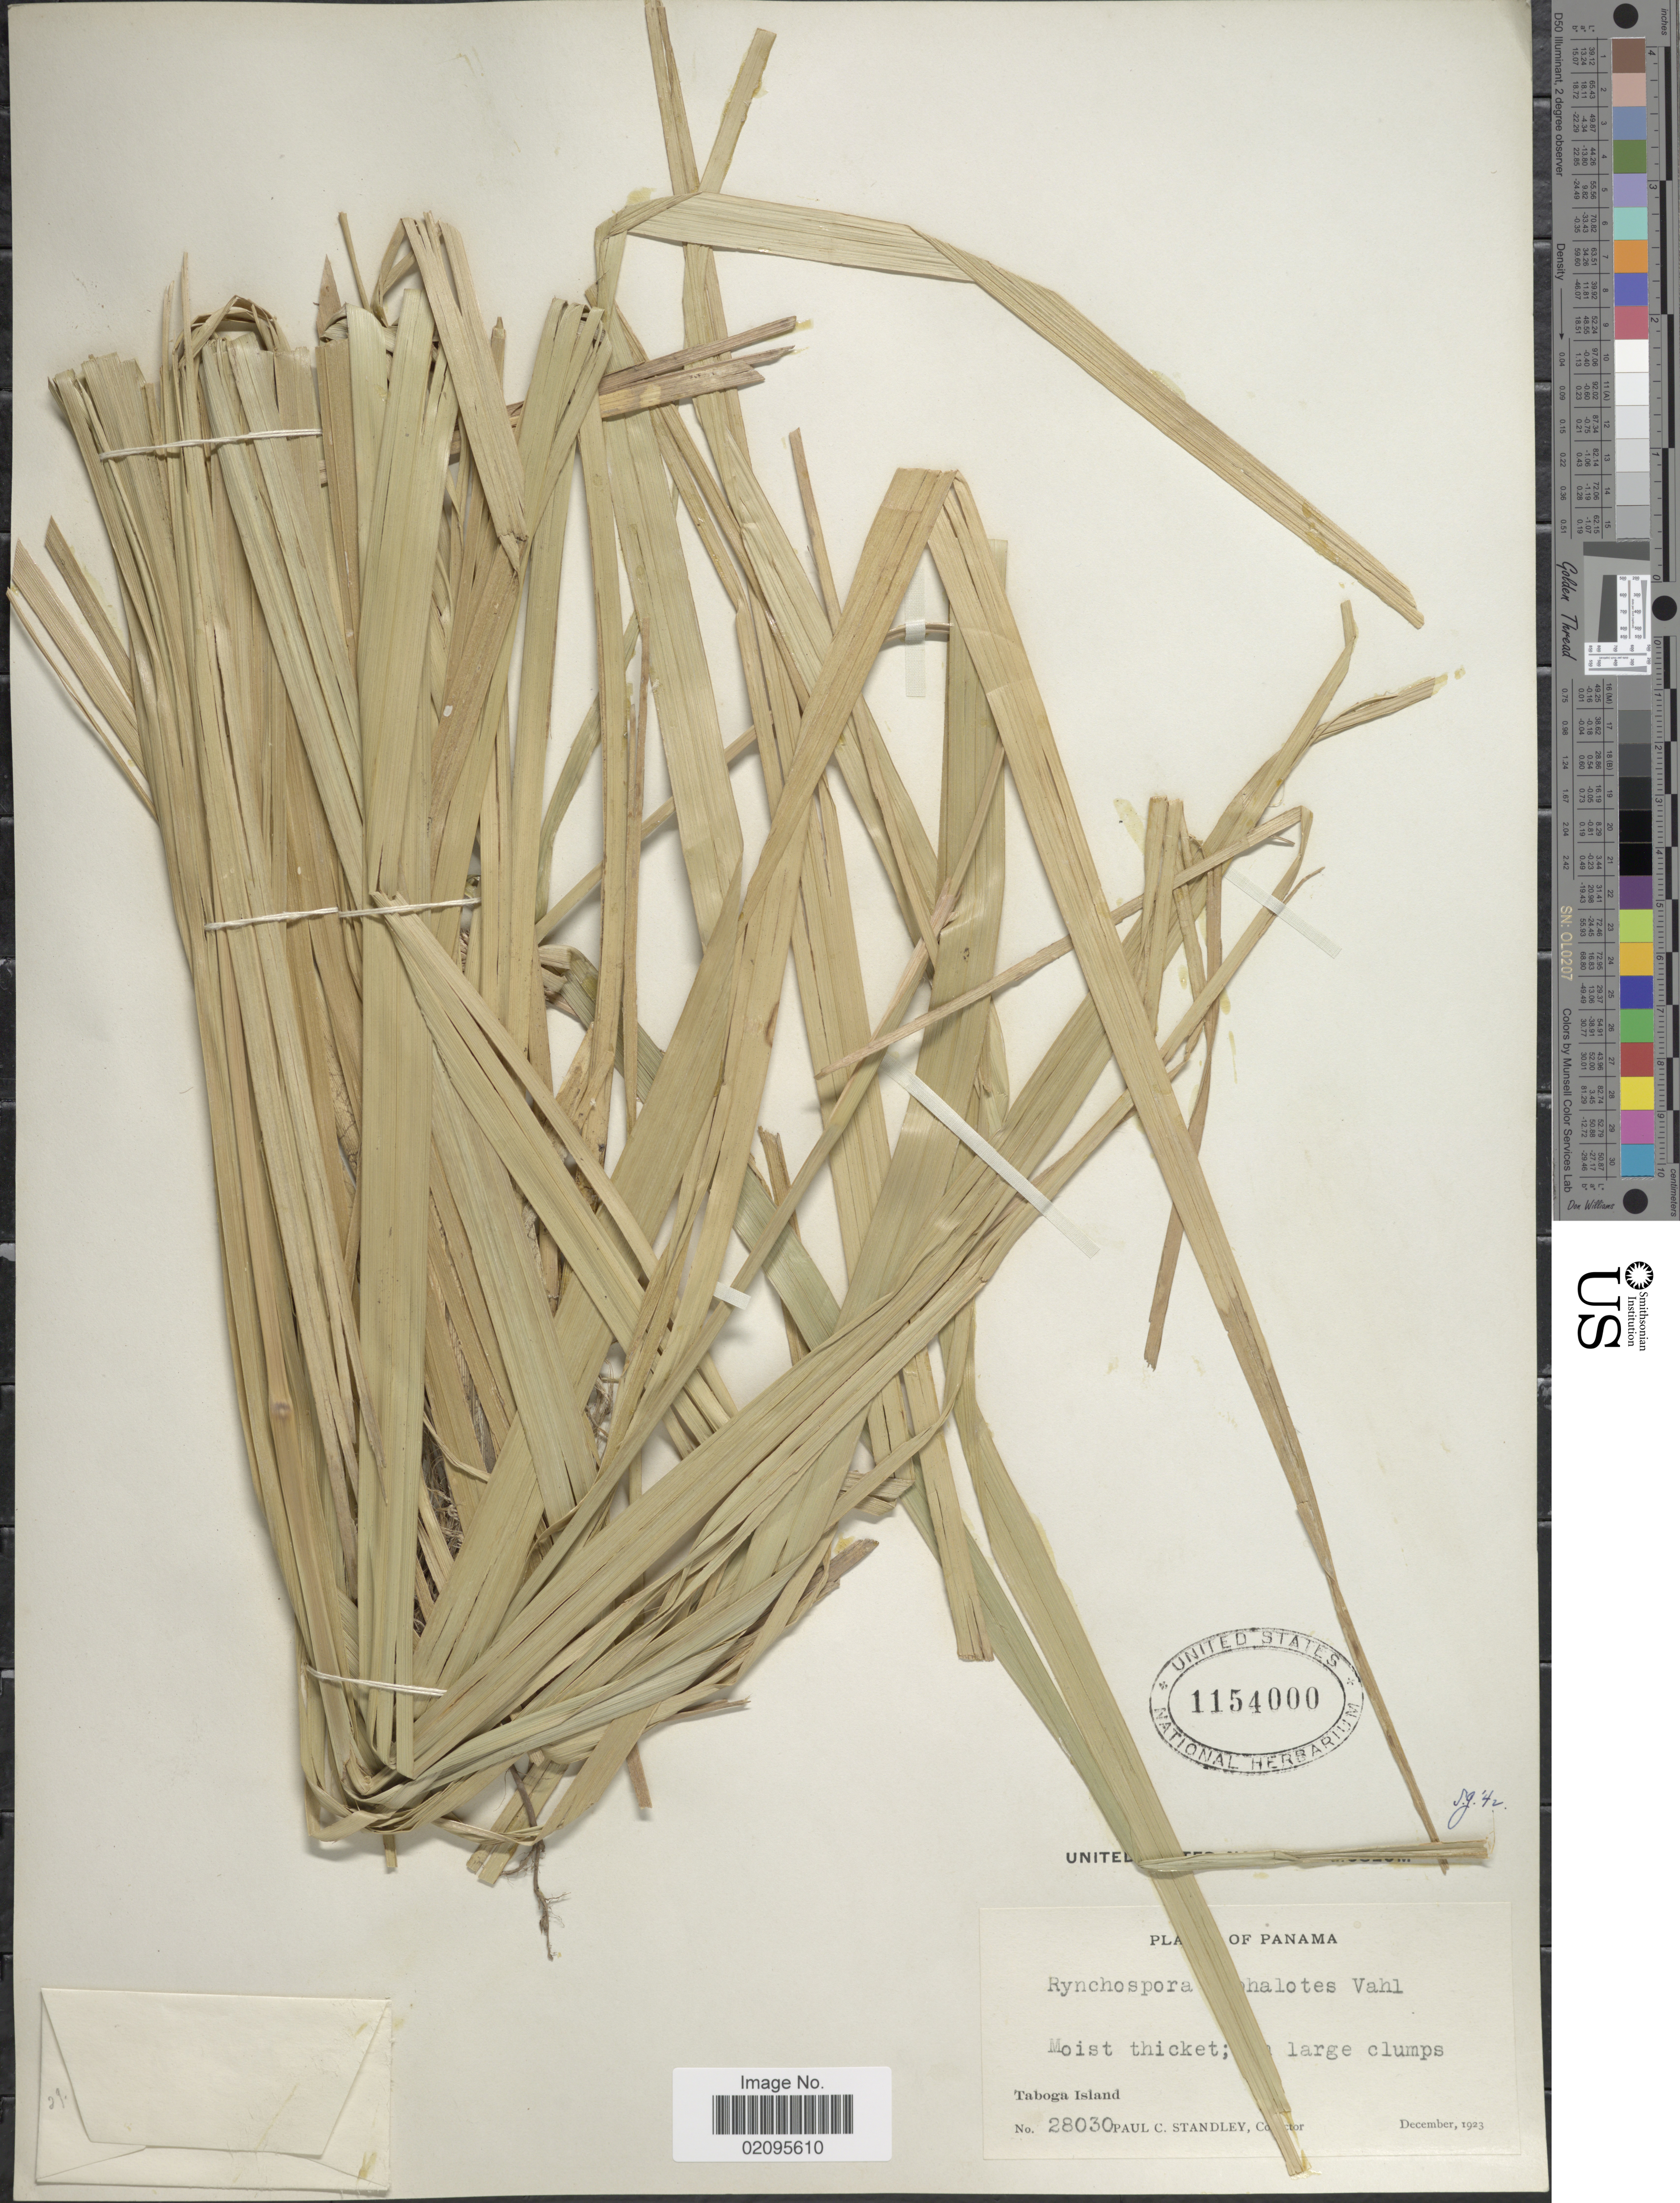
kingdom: Plantae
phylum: Tracheophyta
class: Liliopsida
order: Poales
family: Cyperaceae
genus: Rhynchospora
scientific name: Rhynchospora cephalotes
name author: (L.) Vahl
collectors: P. C. Standley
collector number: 28030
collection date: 1923-12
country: Panama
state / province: Panamá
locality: Moist thicket, Taboga Island.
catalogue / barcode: US 1154000